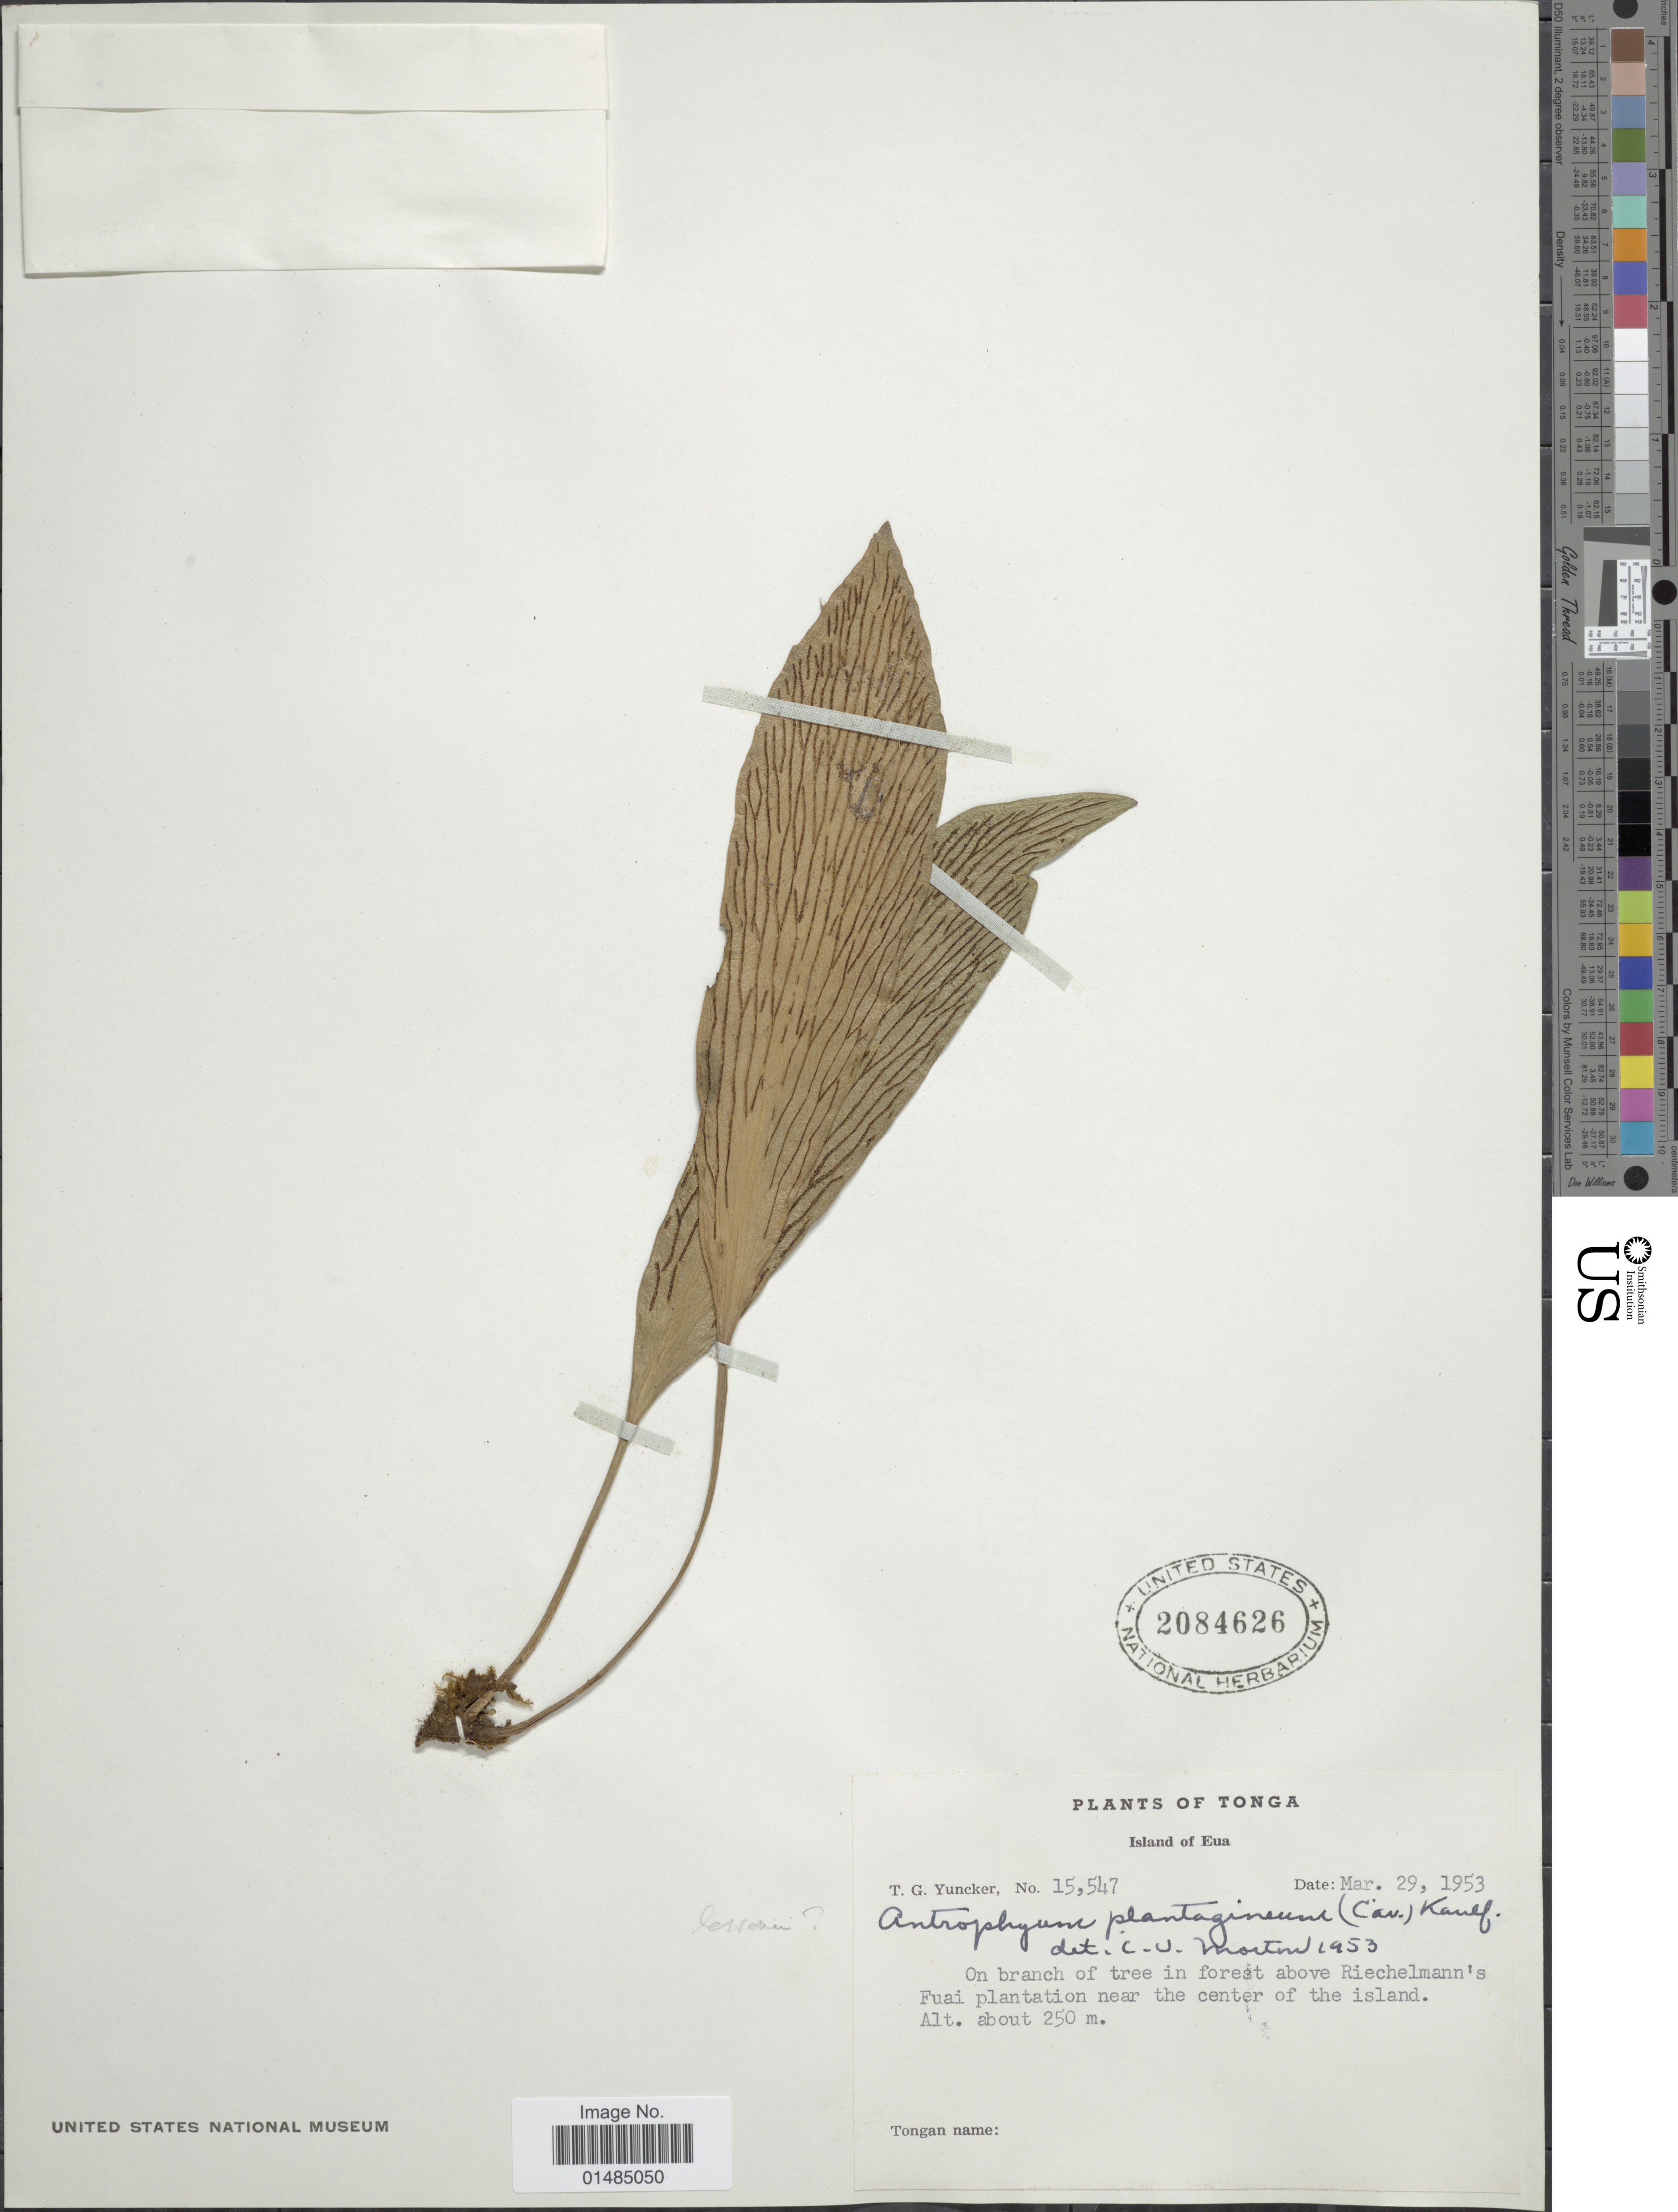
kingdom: Plantae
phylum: Tracheophyta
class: Polypodiopsida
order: Polypodiales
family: Pteridaceae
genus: Antrophyum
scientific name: Antrophyum lessonii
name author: Bory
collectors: T. G. Yuncker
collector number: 15547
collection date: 1953-03-29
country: Tonga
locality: Tonga, Island of Eua, On branch of tree in forest above Riechelmann's Fuai plantation near the center of the island.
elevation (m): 250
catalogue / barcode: US 2084626